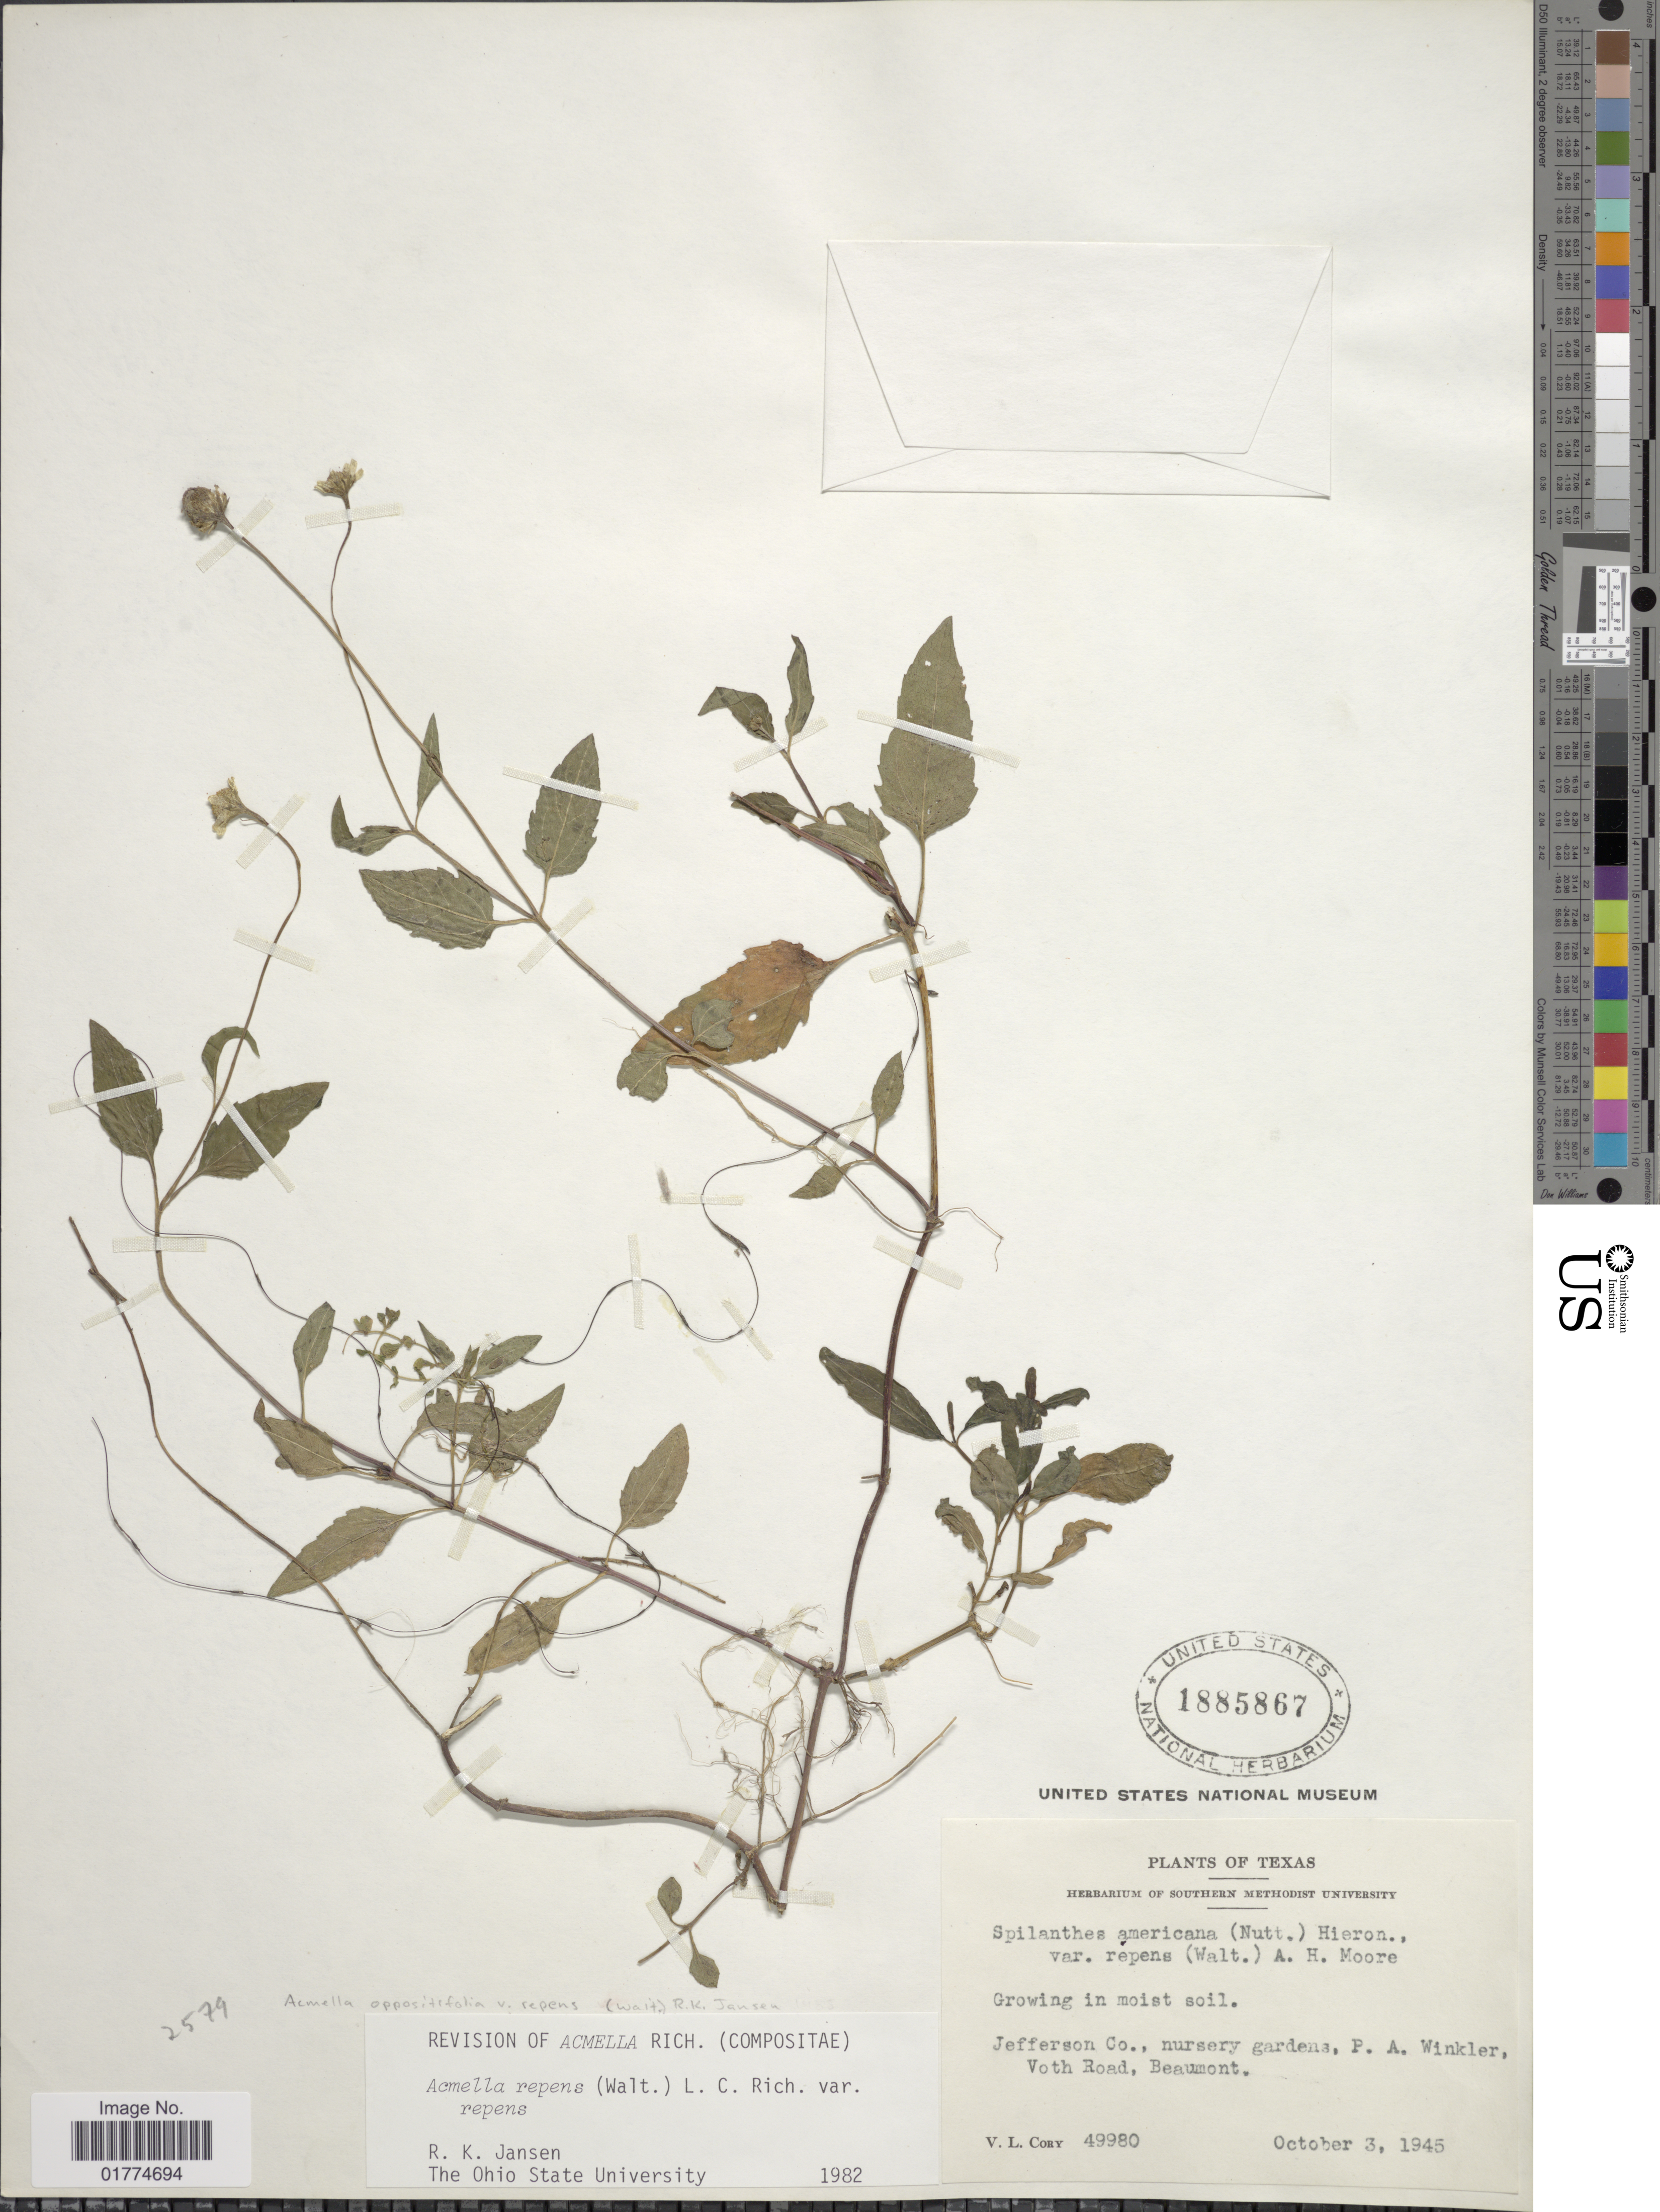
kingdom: Plantae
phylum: Tracheophyta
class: Magnoliopsida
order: Asterales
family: Asteraceae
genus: Acmella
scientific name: Acmella oppositifolia var. repens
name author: (Walter) R.K. Jansen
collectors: V. Cory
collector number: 49980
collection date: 1945-10-03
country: United States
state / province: Texas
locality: Jefferson Co., nursery gardens, P. A. Winkler, Voth Road, Beaumont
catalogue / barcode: US 1885867